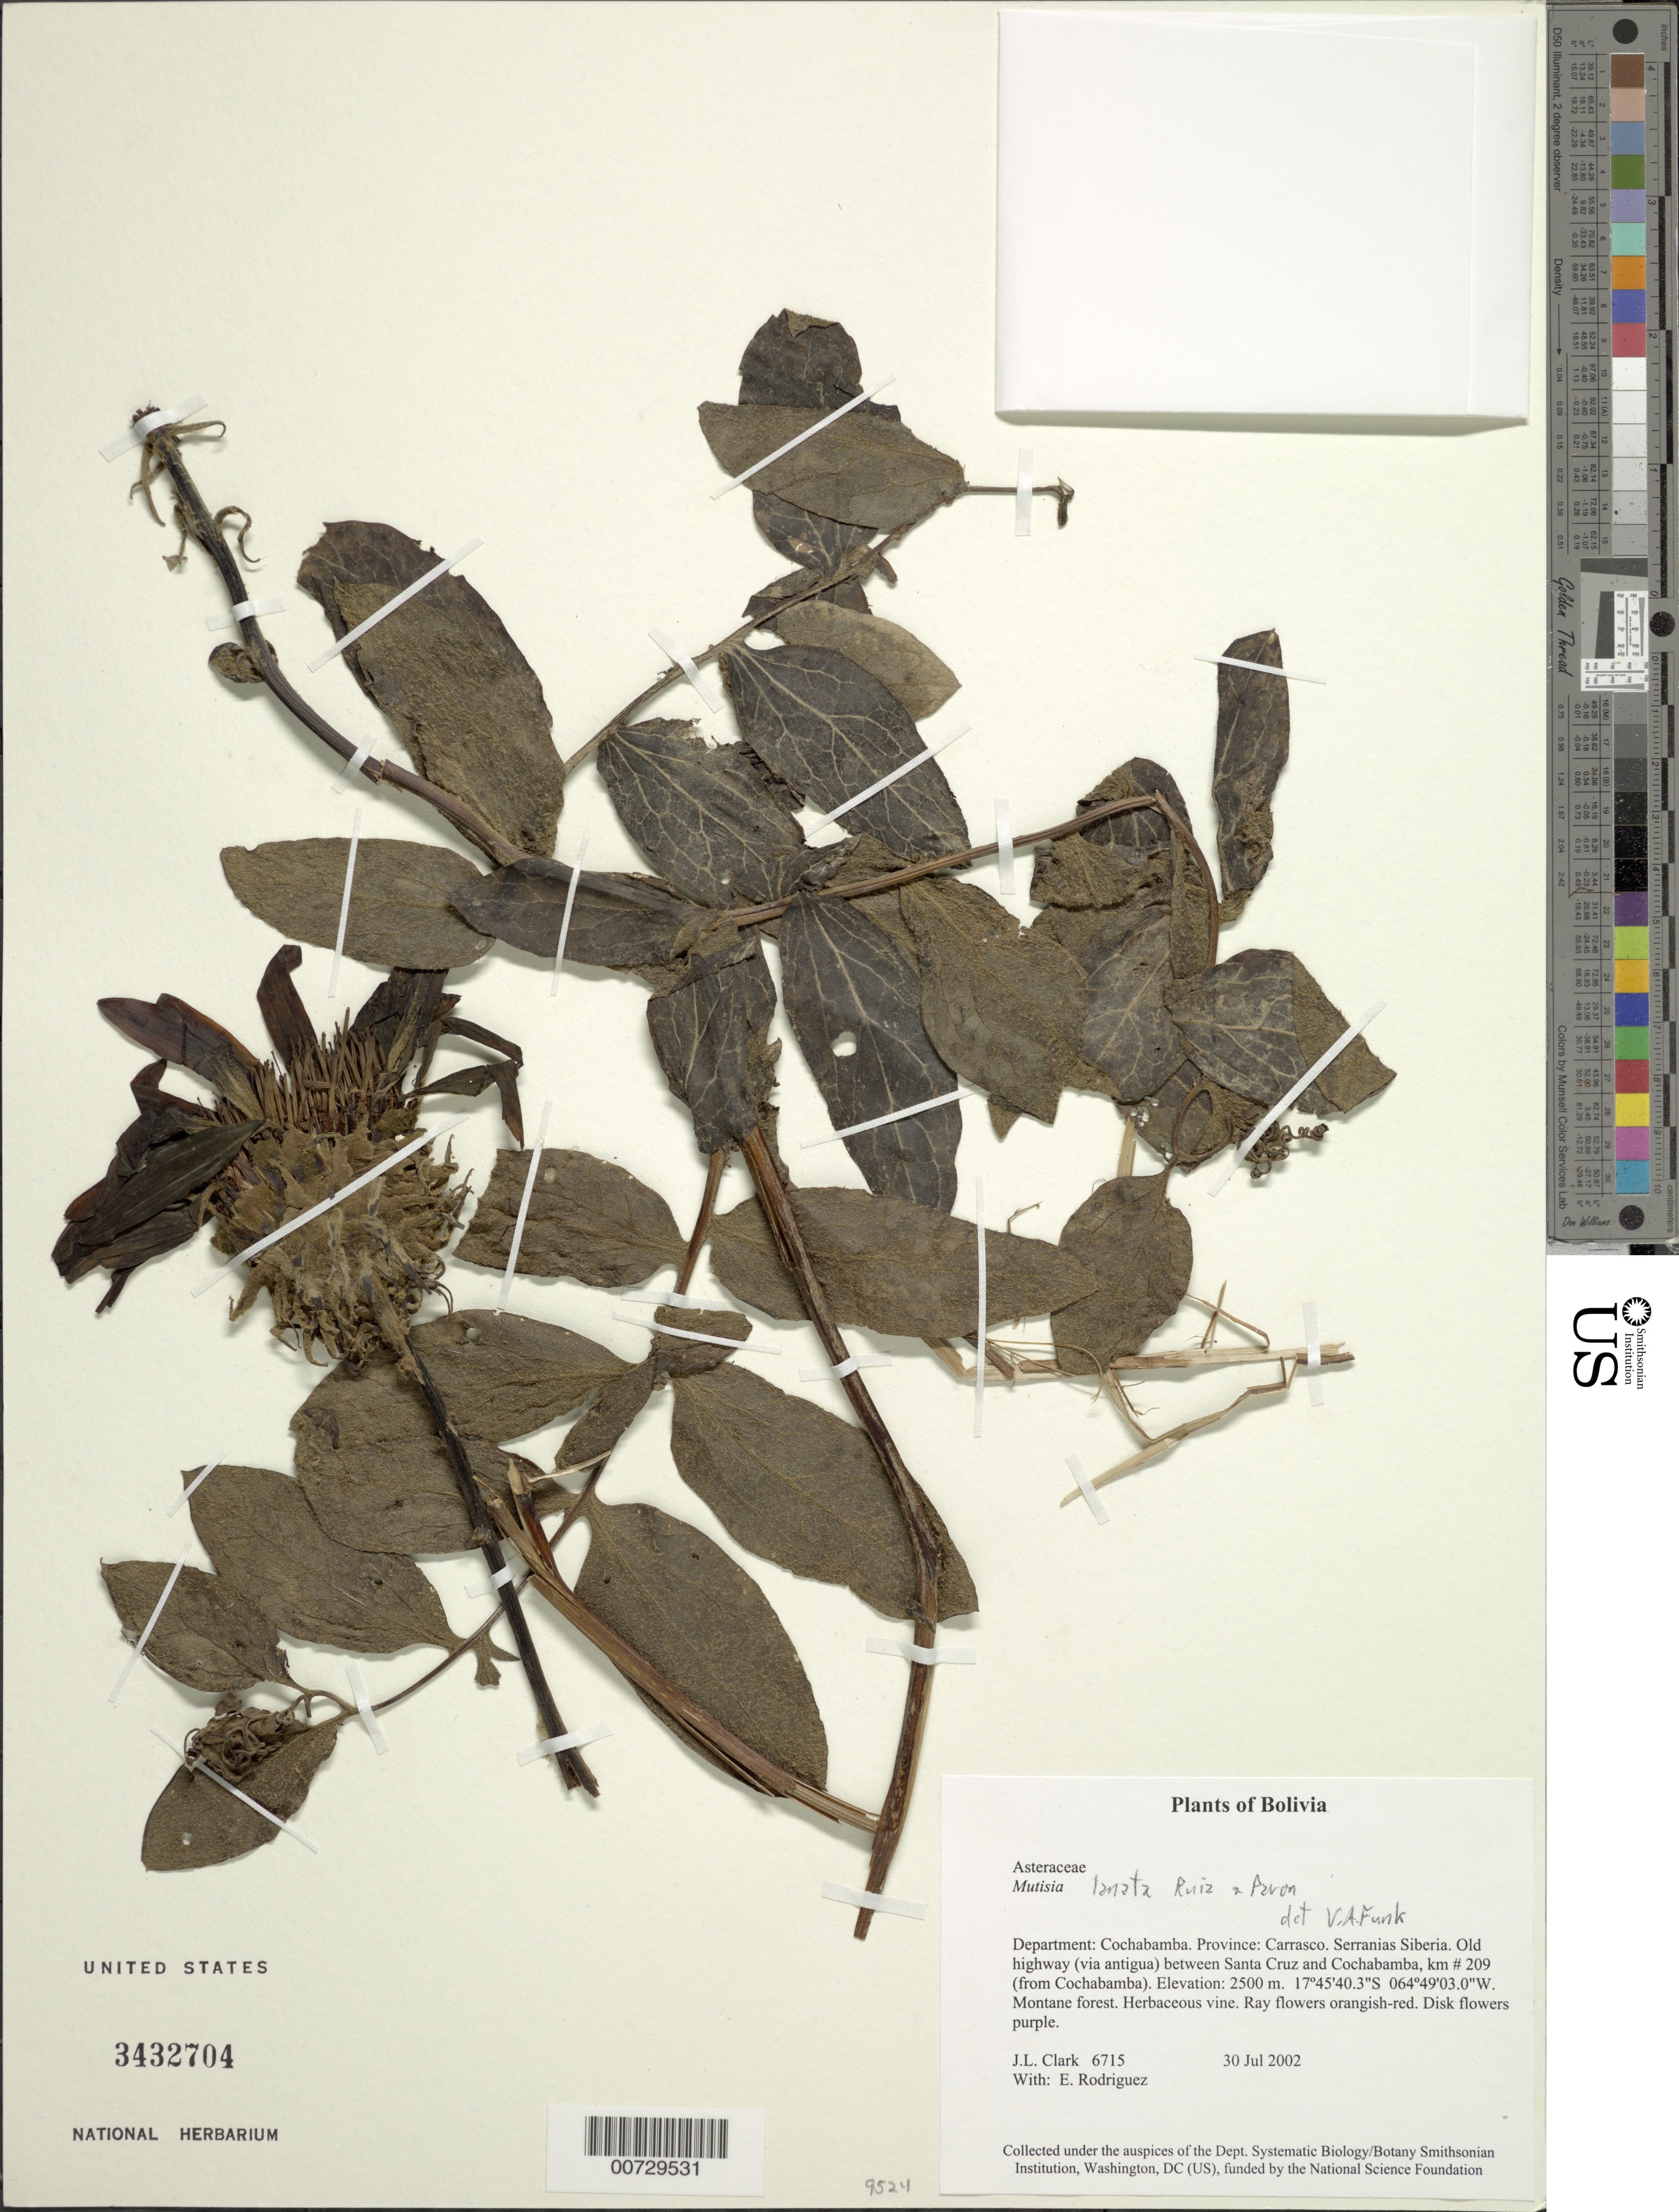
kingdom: Plantae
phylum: Tracheophyta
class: Magnoliopsida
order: Asterales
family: Asteraceae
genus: Mutisia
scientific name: Mutisia lanata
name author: Ruiz & Pav.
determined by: Funk, Vicki A., (BOT), Smithsonian Institution - National Museum of Natural History (UNITED STATES)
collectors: J. L. Clark & E. Rodriguez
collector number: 06715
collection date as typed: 30 Jul 2002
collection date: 2002-07-30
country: Bolivia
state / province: Cochabamba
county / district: Carrasco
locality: Serranias Siberia. Old highway (via Antigua) between Santa Cruz and Cochabamba, km # 209 (from Cochabamba).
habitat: Montane forest.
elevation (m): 2500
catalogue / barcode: US 3432704